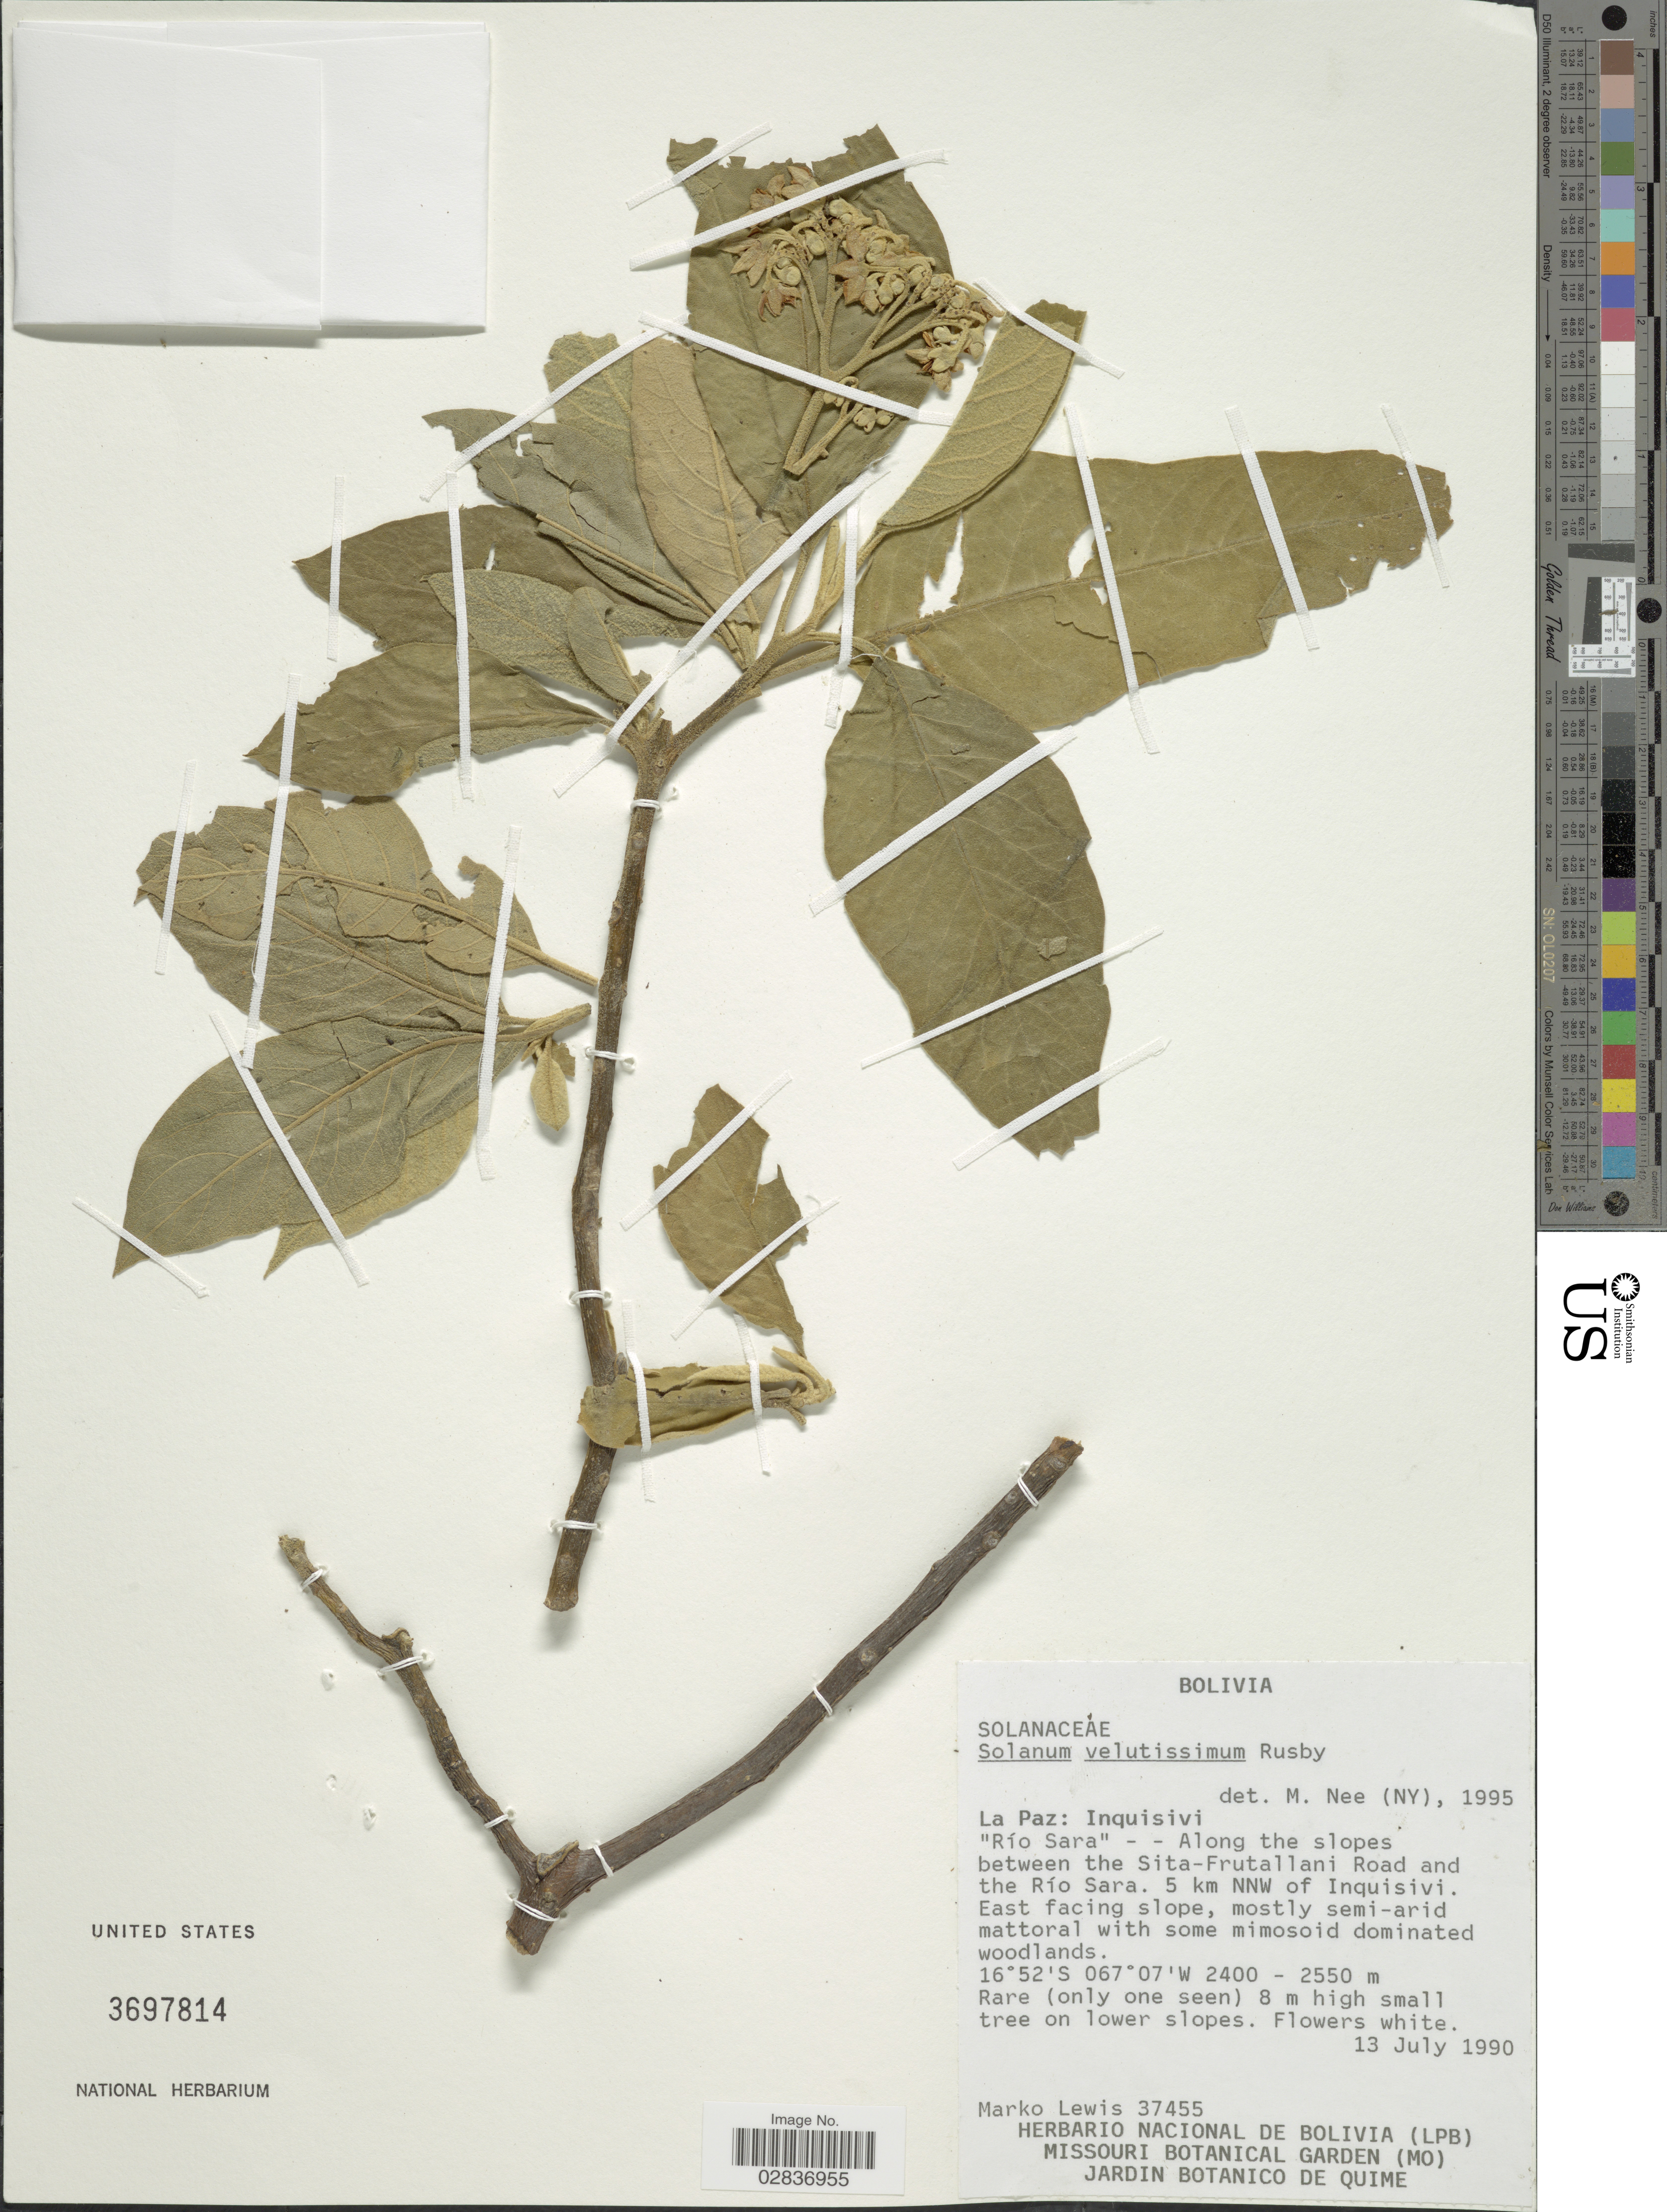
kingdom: Plantae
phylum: Tracheophyta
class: Magnoliopsida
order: Solanales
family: Solanaceae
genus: Solanum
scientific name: Solanum velutissimum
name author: Rusby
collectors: M. A. Lewis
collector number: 37455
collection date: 1990-07-13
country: Bolivia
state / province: La Paz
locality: Inquisivi, "Río Sara" - - Along the slopes between the Sita-Frutallani Road and the Río Sara. 5 km NNW of Inquisivi.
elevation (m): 2400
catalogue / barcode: US 3697814